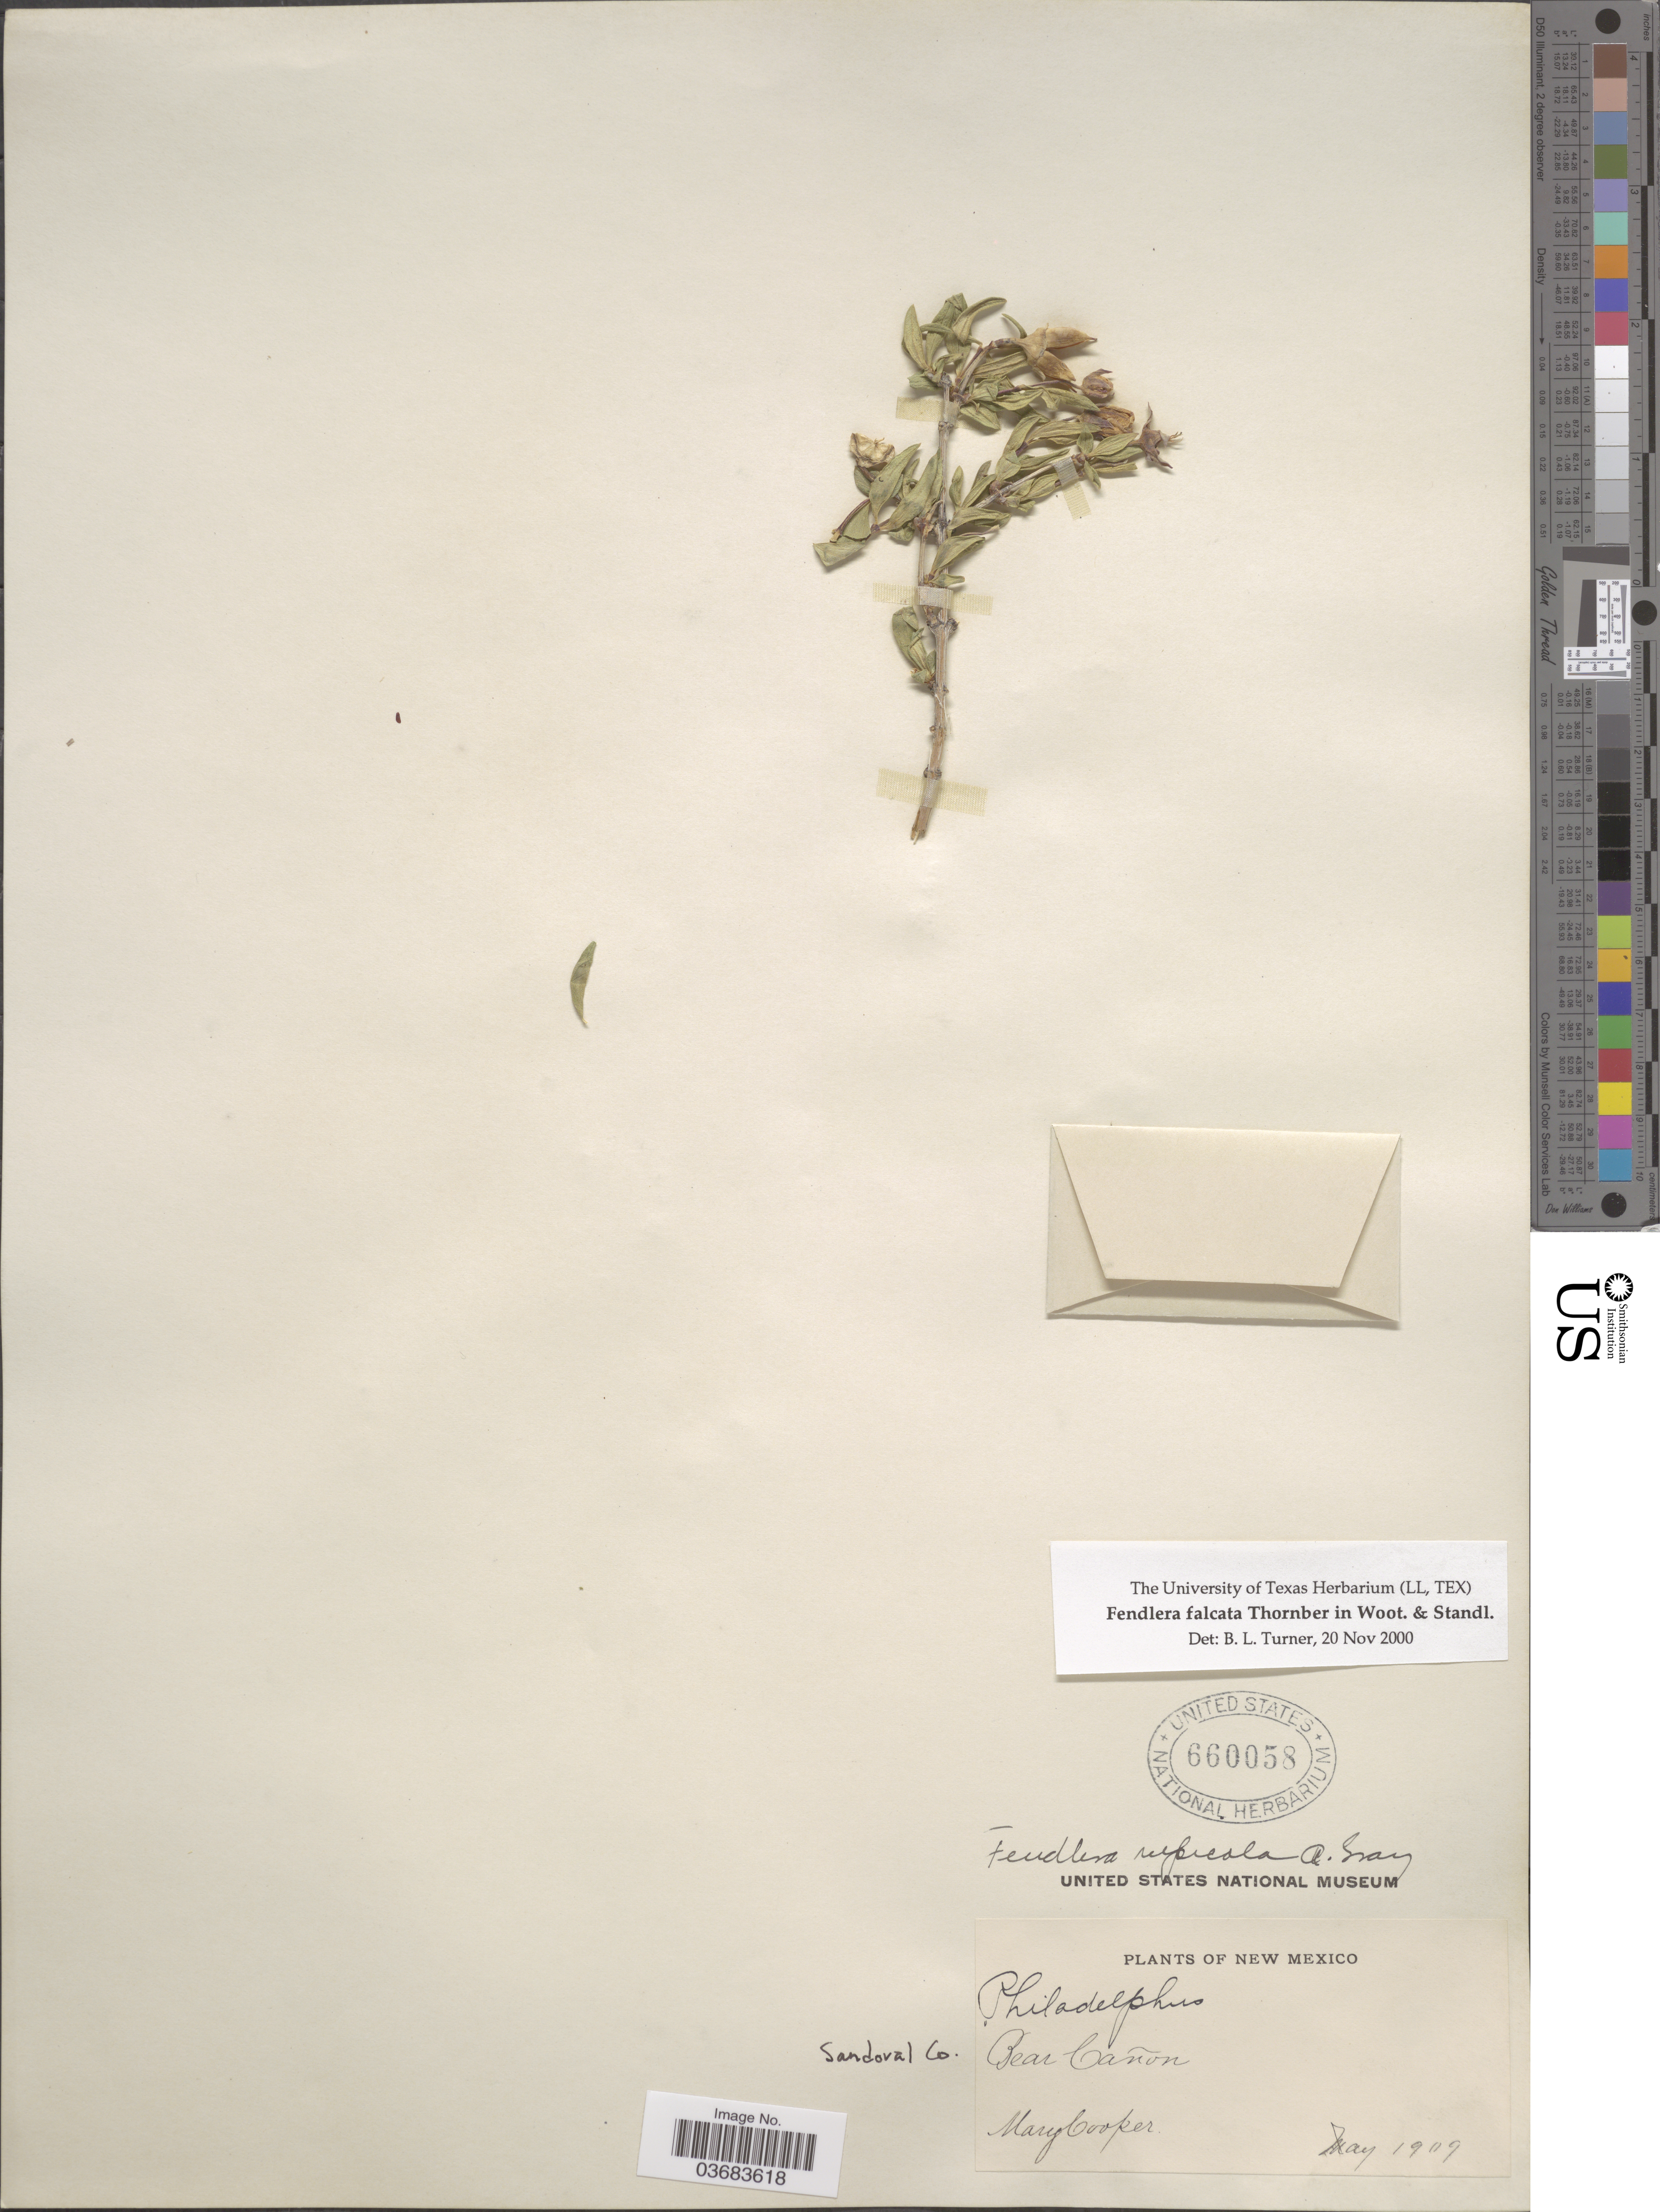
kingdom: Plantae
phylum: Tracheophyta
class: Magnoliopsida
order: Cornales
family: Hydrangeaceae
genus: Fendlera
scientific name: Fendlera rupicola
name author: Englem. & A. Gray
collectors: M. Cooper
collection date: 1909-05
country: United States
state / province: New Mexico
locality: Bear Cañon.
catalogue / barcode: US 660058